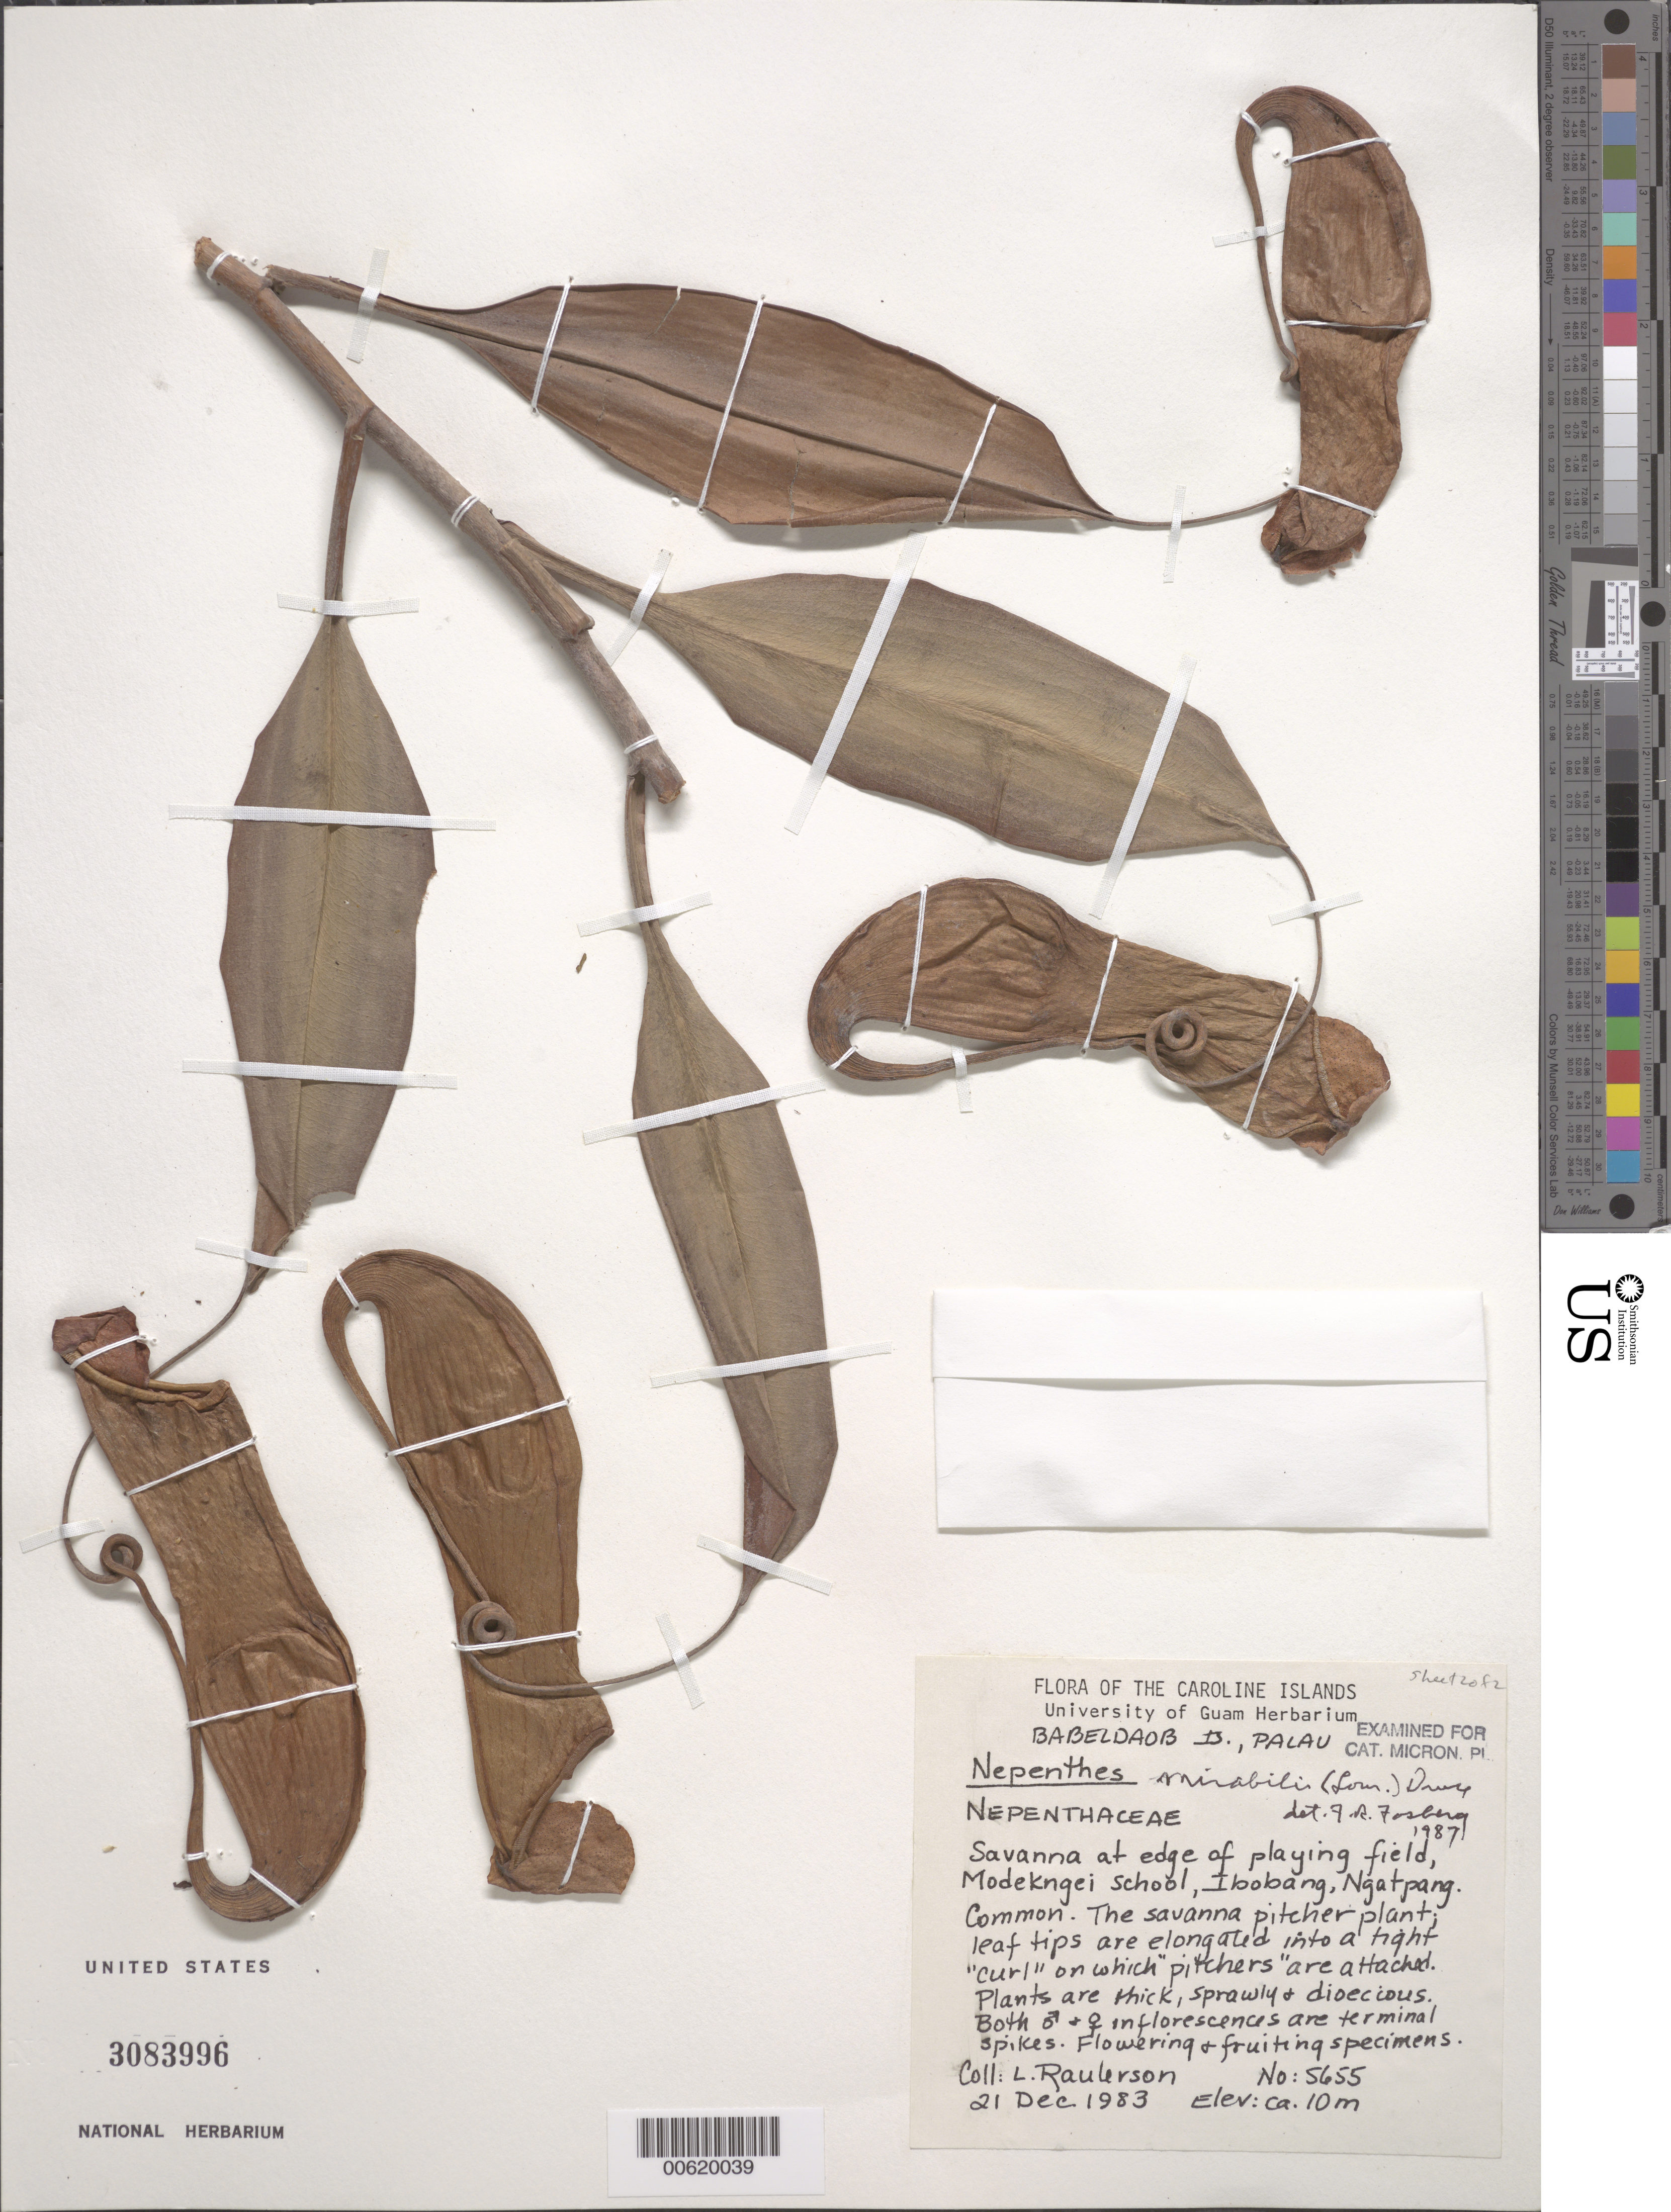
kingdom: Plantae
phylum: Tracheophyta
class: Magnoliopsida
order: Caryophyllales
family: Nepenthaceae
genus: Nepenthes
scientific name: Nepenthes mirabilis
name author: (Lour.) Druce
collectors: L. Raulerson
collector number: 5655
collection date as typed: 21 Dec 1983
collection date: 1983-12-21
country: Palau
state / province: Ngatpang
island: Babeldaob [Babelthuap]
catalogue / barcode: US 3083996